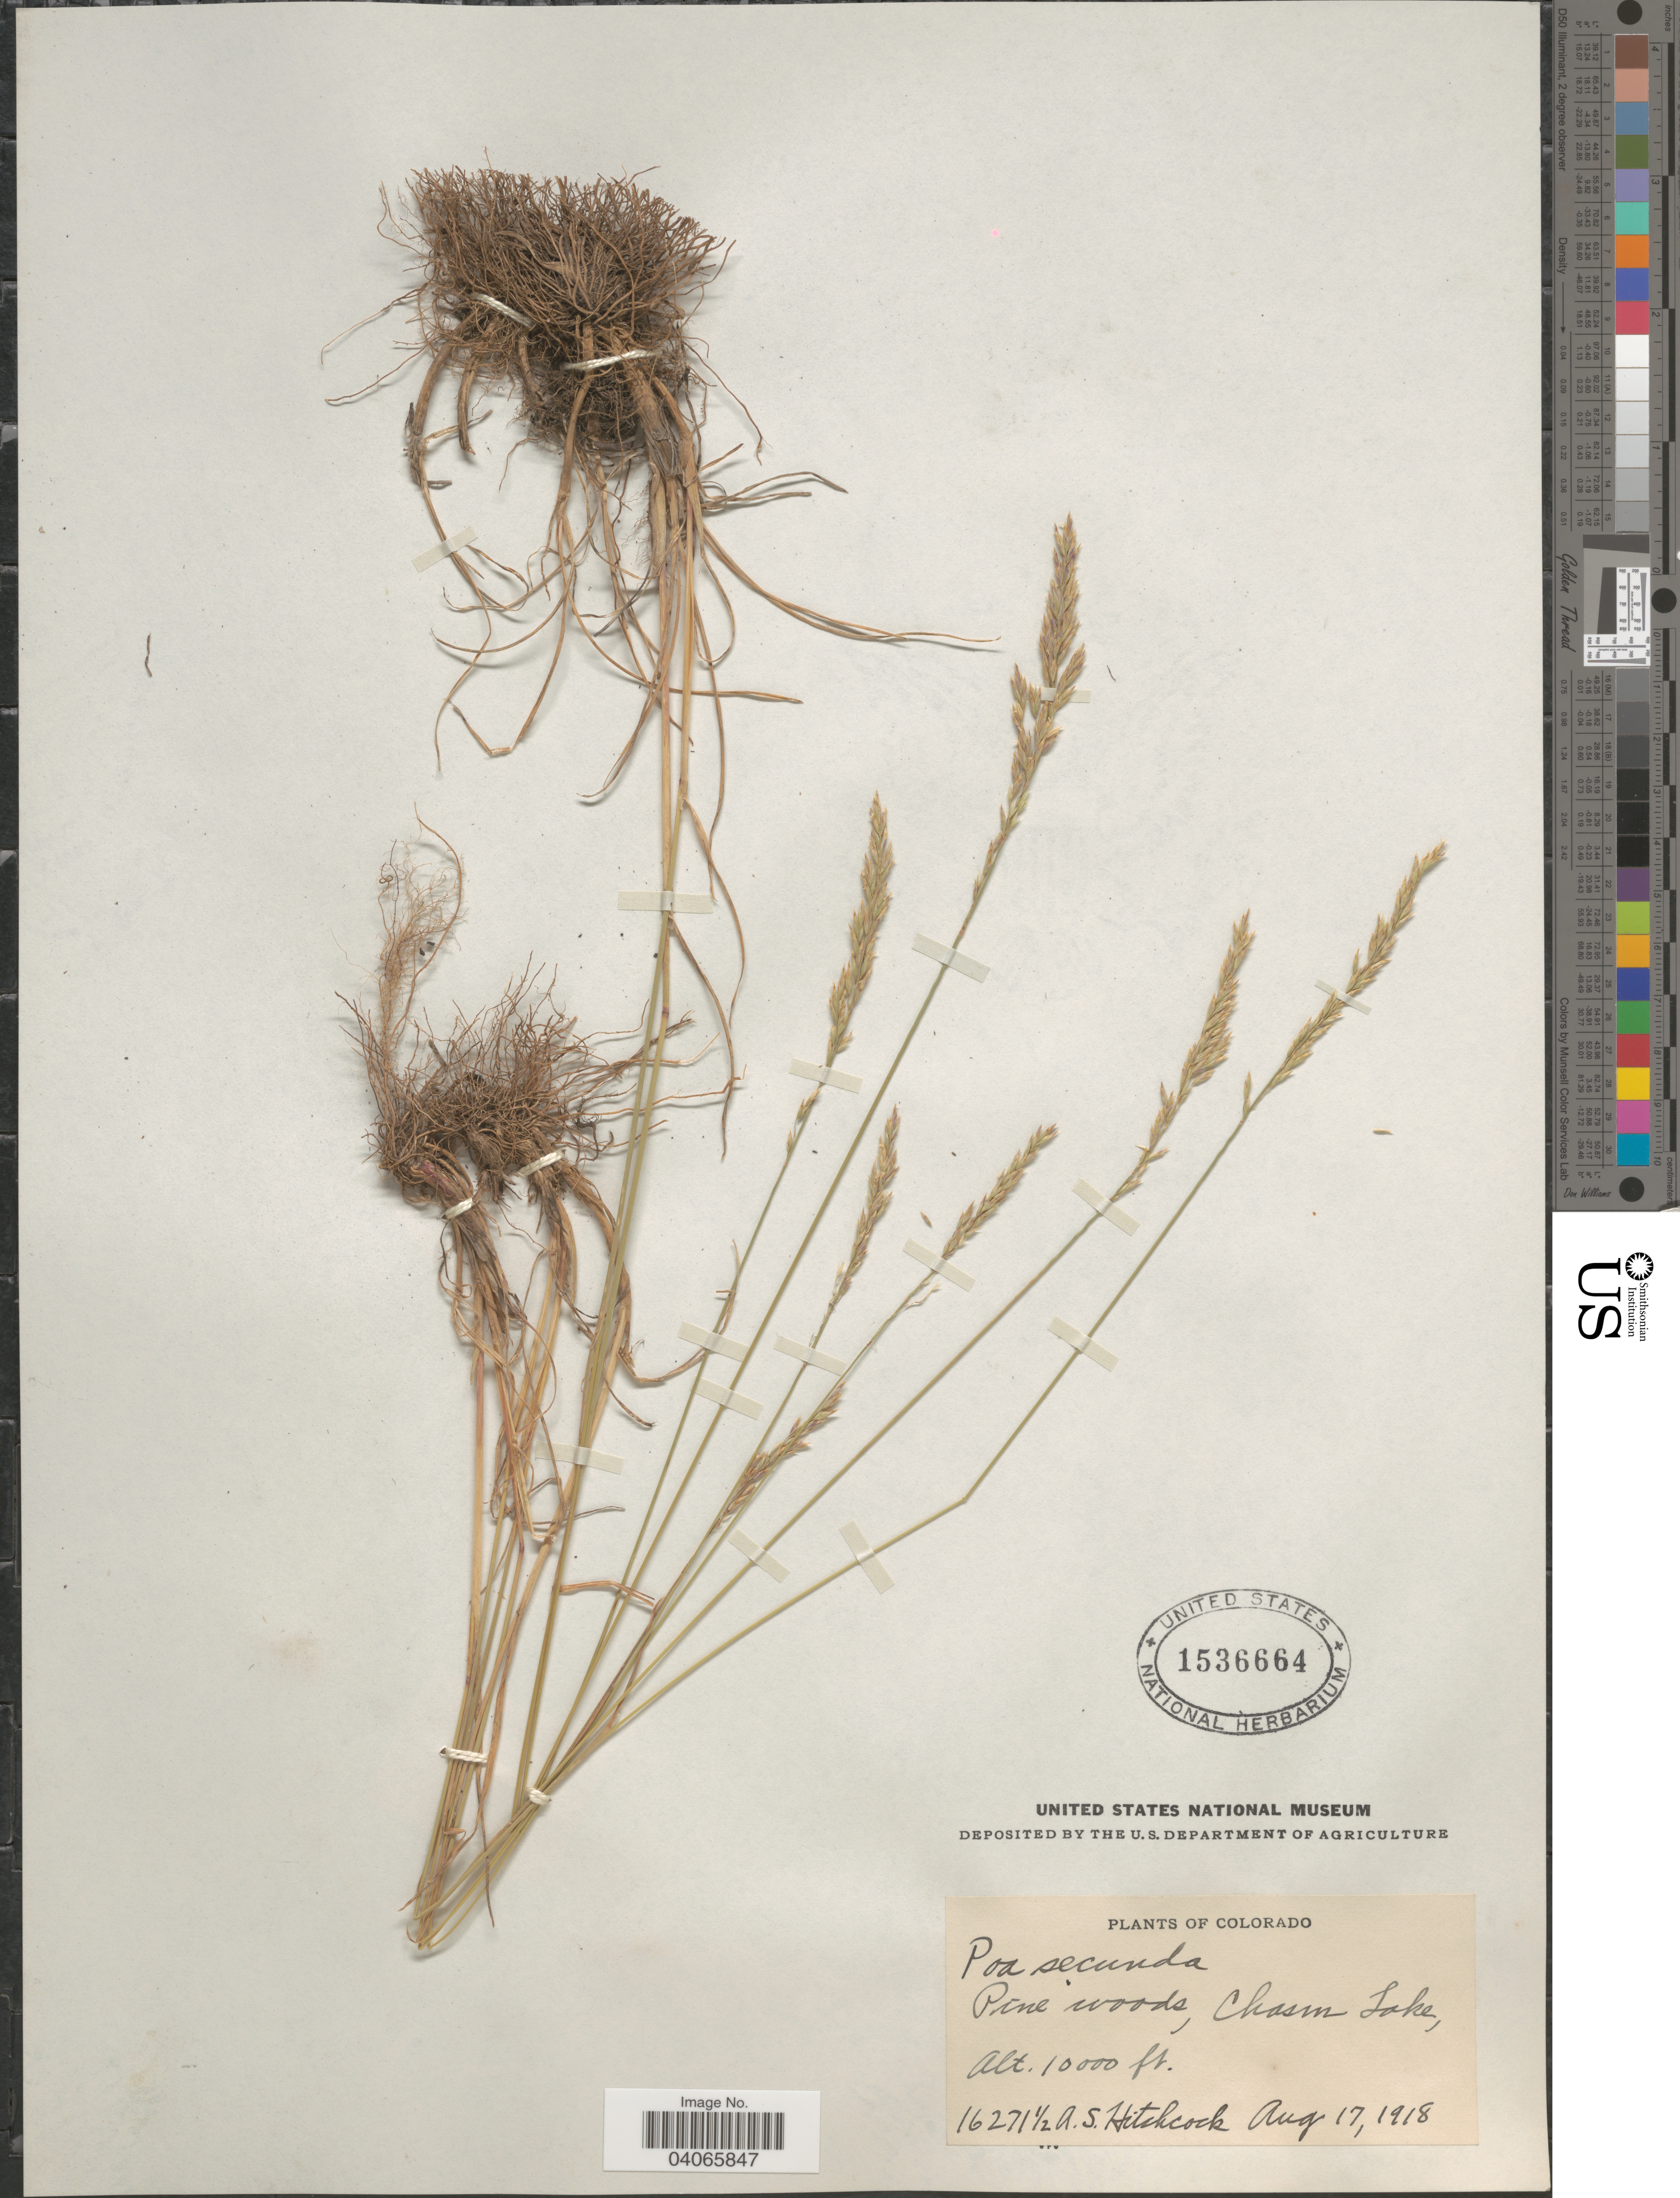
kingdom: Plantae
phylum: Tracheophyta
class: Liliopsida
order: Poales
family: Poaceae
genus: Poa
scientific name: Poa secunda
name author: J. Presl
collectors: A. S. Hitchcock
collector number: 16271½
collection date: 1918-08-17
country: United States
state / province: Colorado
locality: Pine woods, Chasin Lake.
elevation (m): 3048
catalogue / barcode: US 1536664